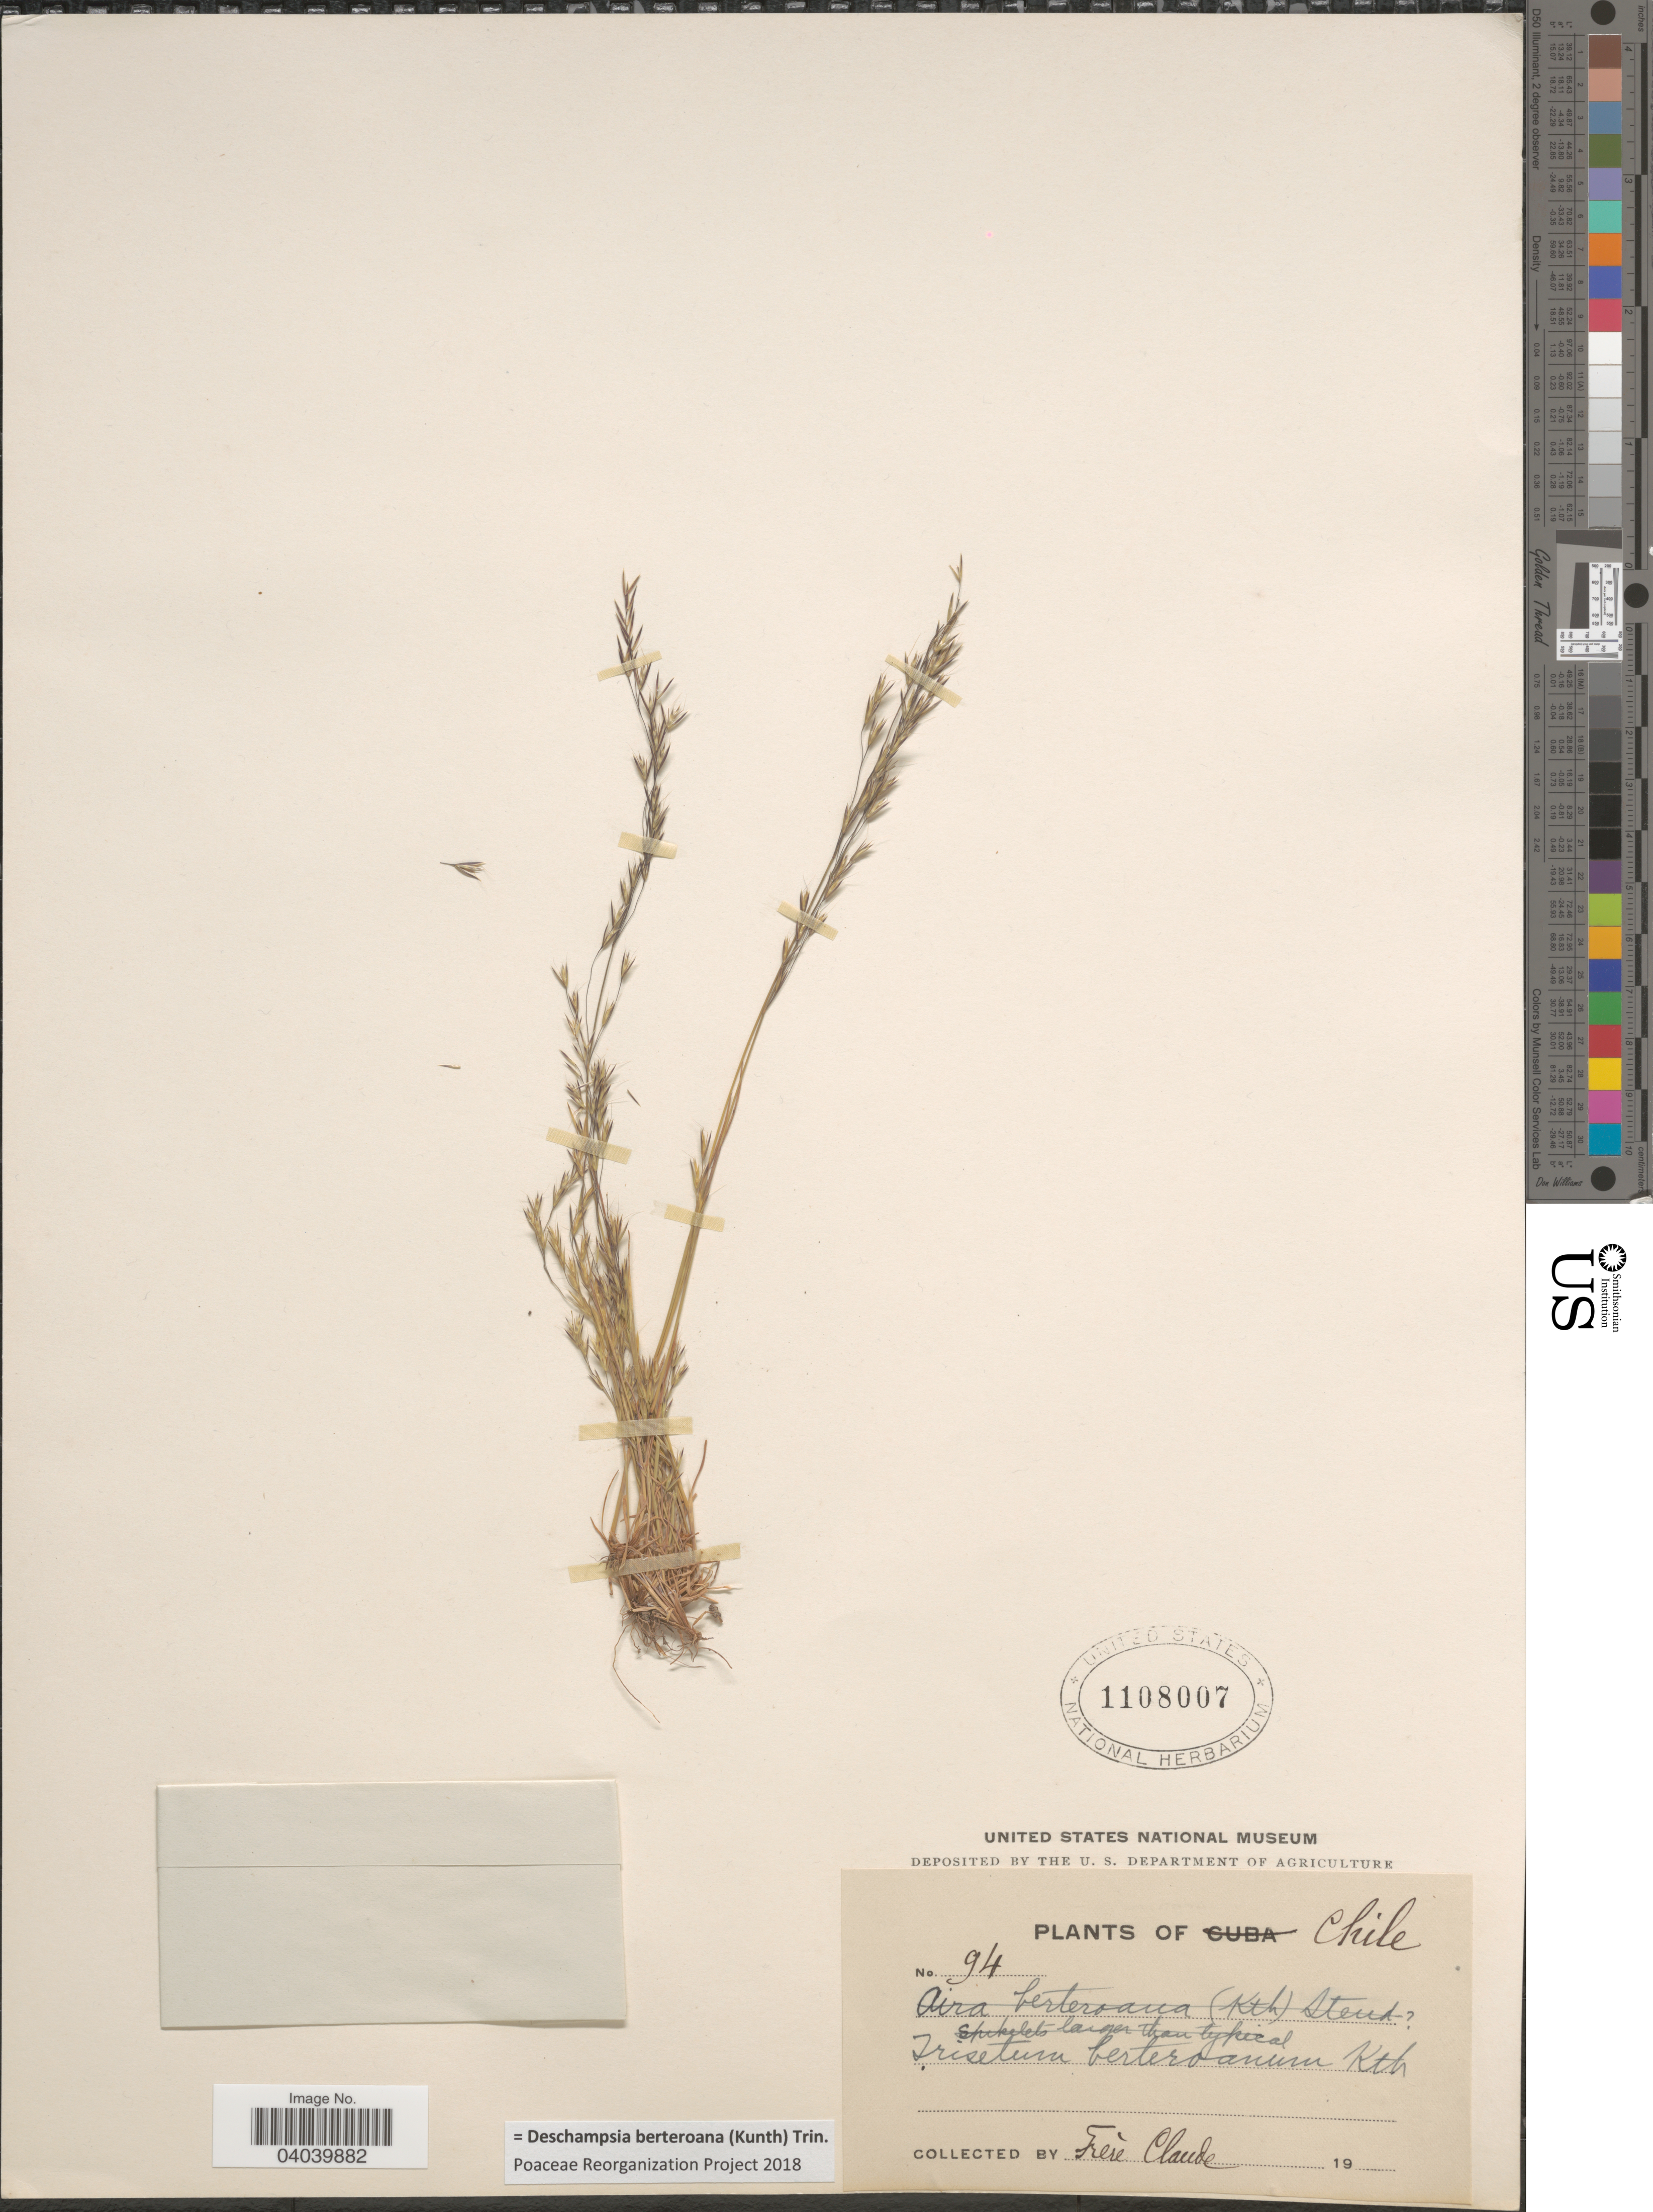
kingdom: Plantae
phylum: Tracheophyta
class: Liliopsida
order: Poales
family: Poaceae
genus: Deschampsia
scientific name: Deschampsia berteroana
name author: (Kunth) Trin.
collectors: Fre. Claude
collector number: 94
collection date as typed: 19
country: Chile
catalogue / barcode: US 1108007